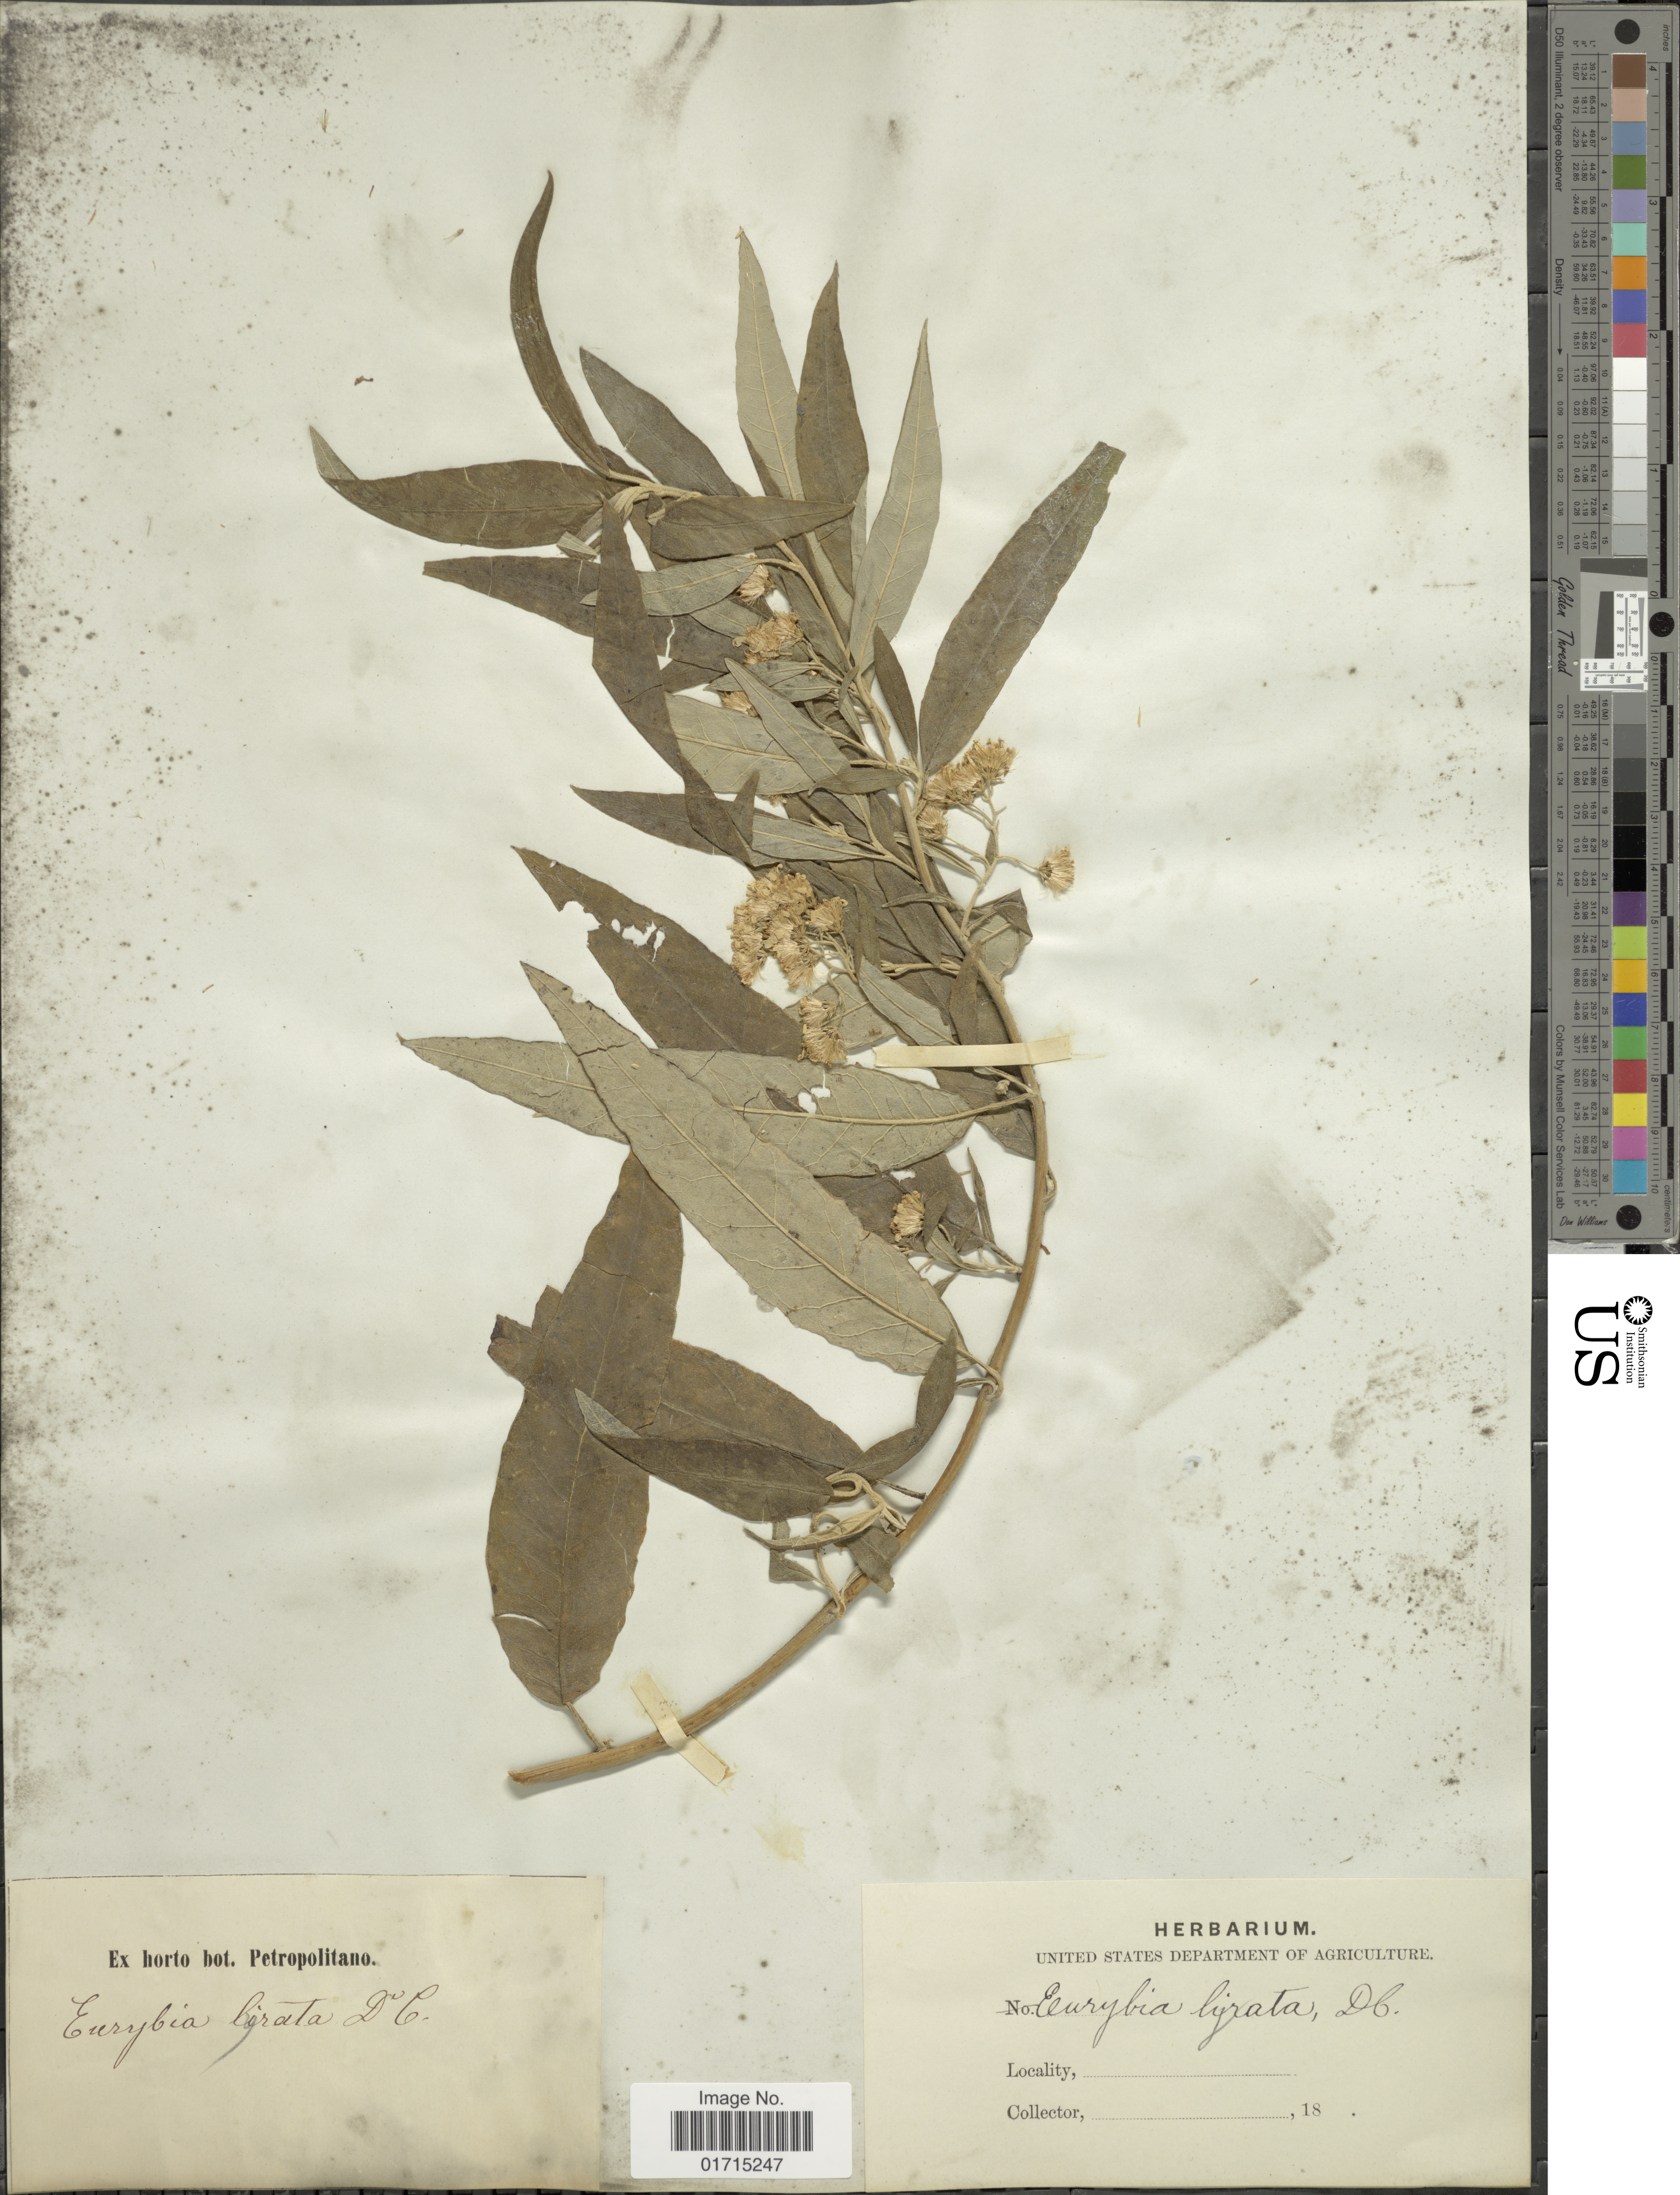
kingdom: Plantae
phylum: Tracheophyta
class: Magnoliopsida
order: Asterales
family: Asteraceae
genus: Olearia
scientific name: Olearia lirata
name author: (Sims) Hutch.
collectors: ex Horto Bot. Petropolitano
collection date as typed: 18